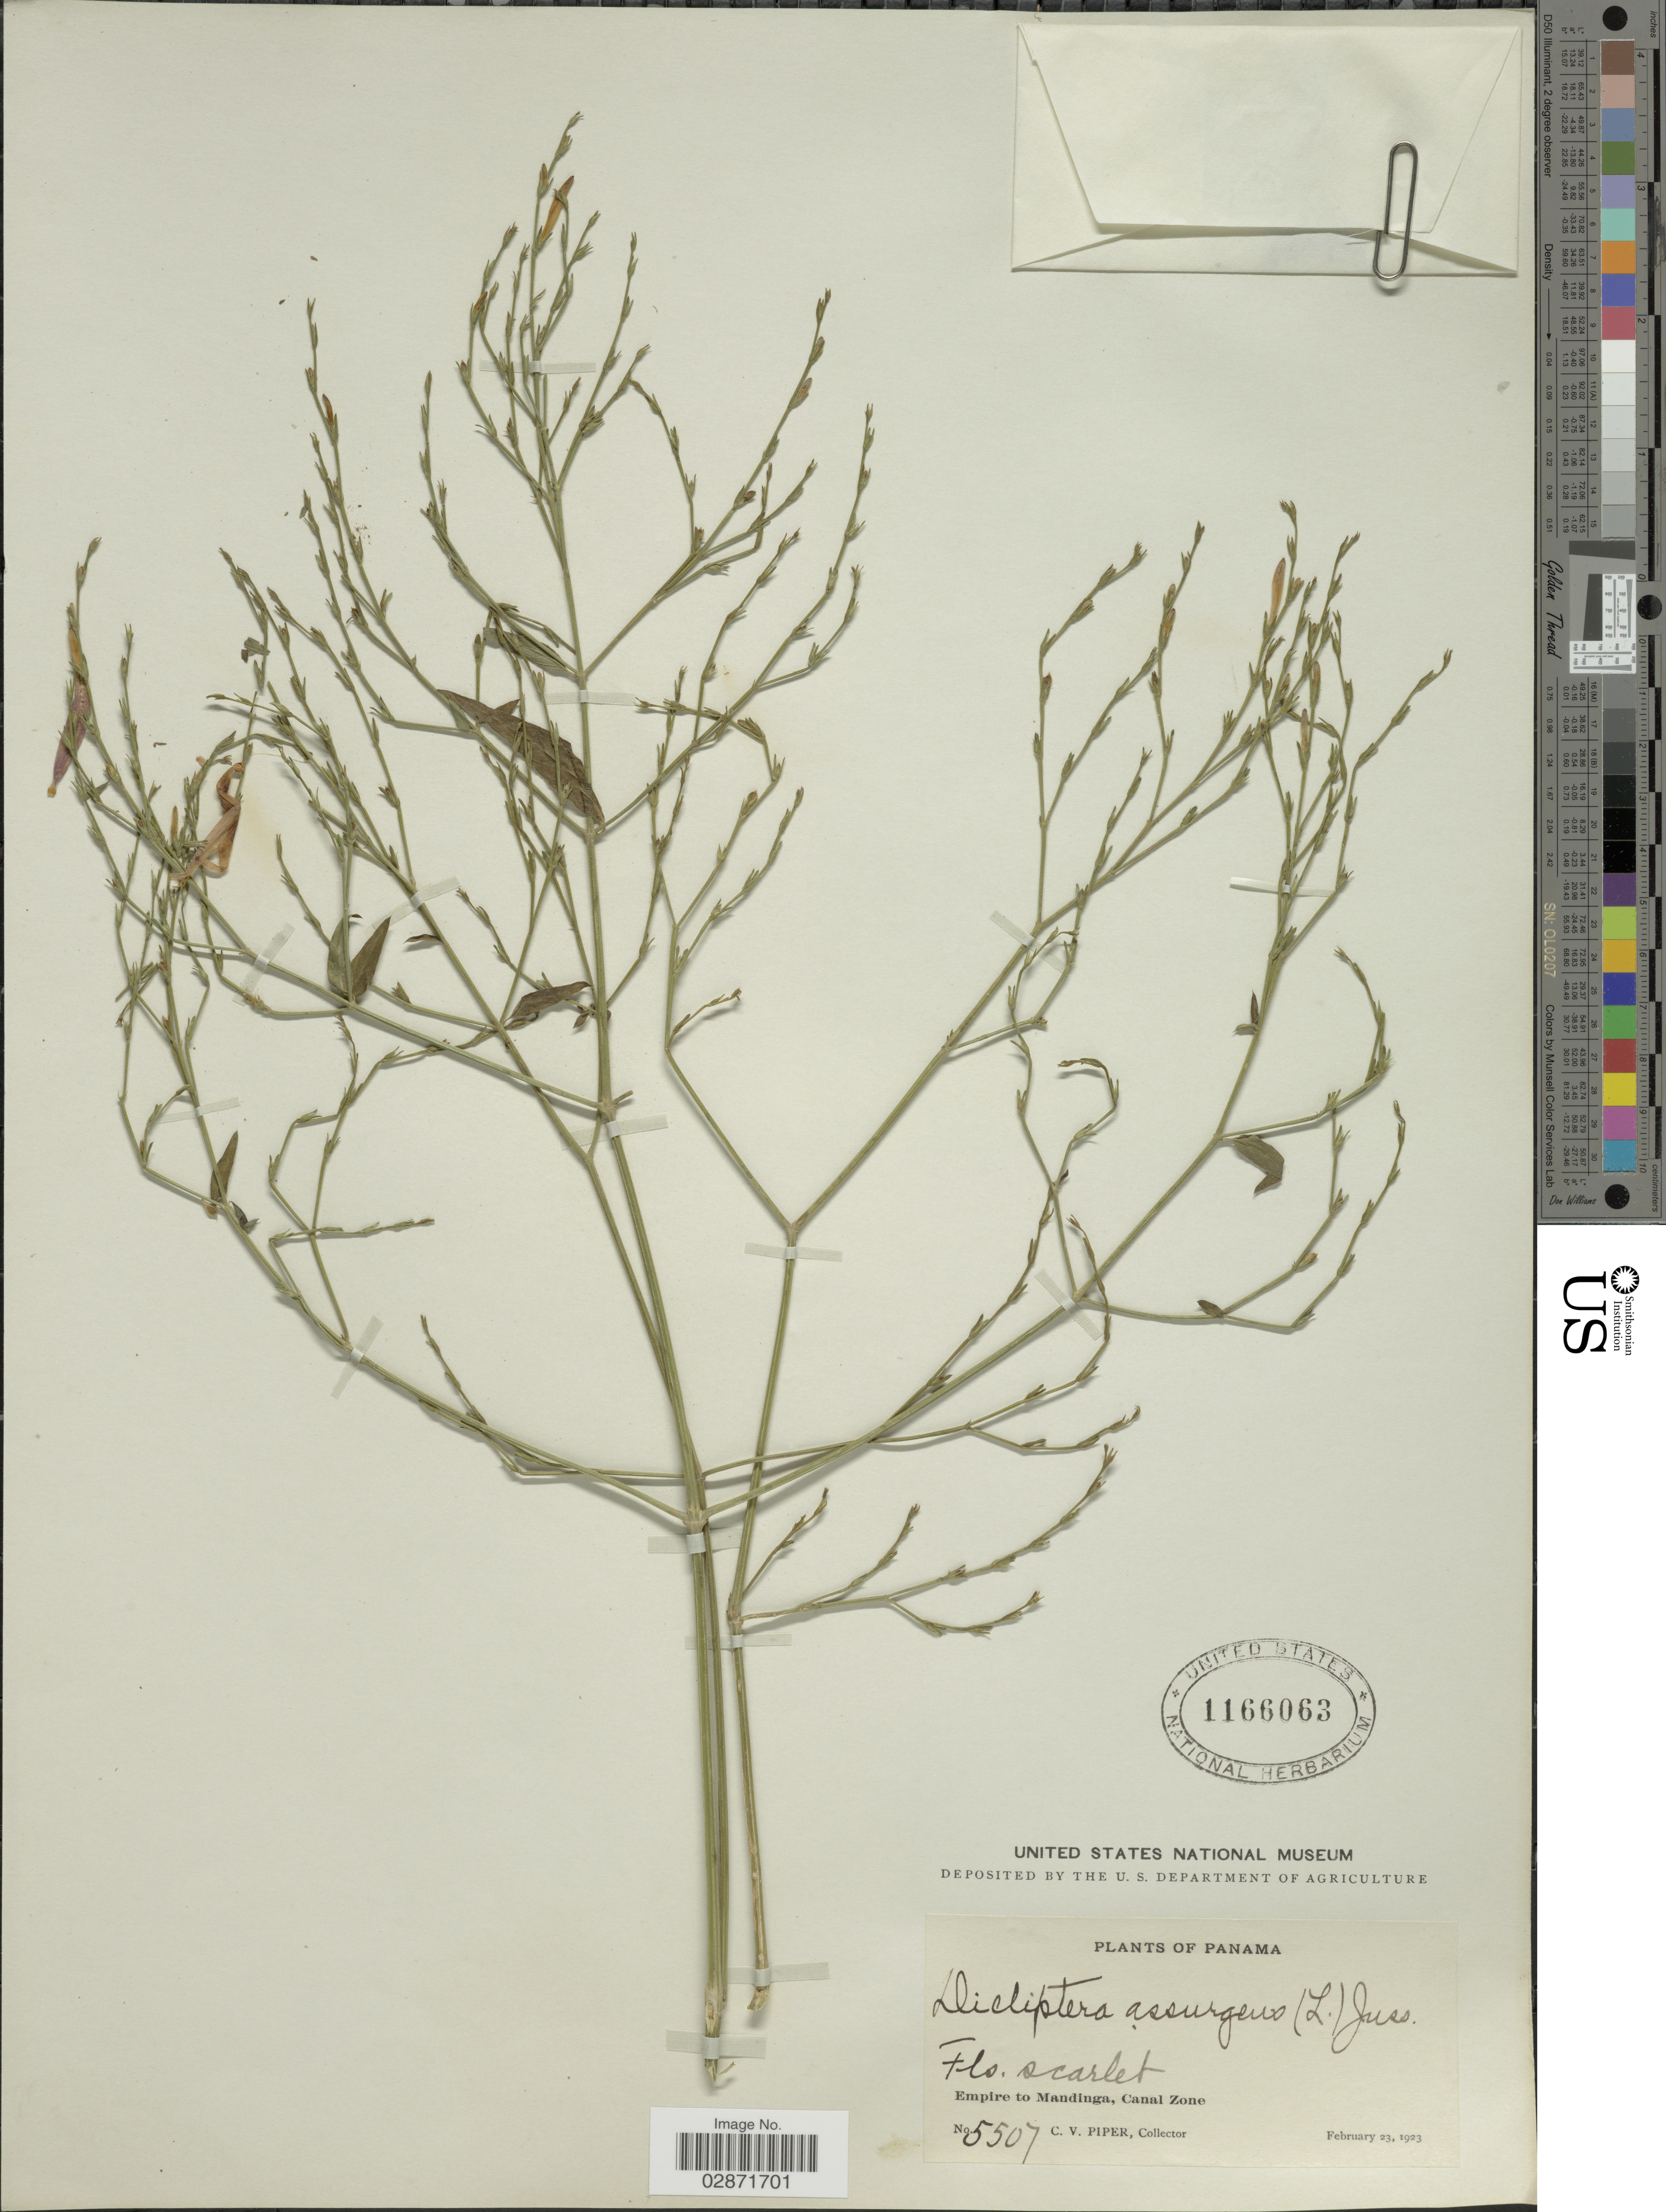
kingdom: Plantae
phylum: Tracheophyta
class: Magnoliopsida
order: Lamiales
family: Acanthaceae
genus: Dicliptera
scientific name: Dicliptera sexangularis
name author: (L.) Juss.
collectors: C. V. Piper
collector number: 5507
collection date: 1923-02-23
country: Panama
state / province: Colón / Panamá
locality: Empire to Mandinga, Canal Zone.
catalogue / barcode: US 1166063